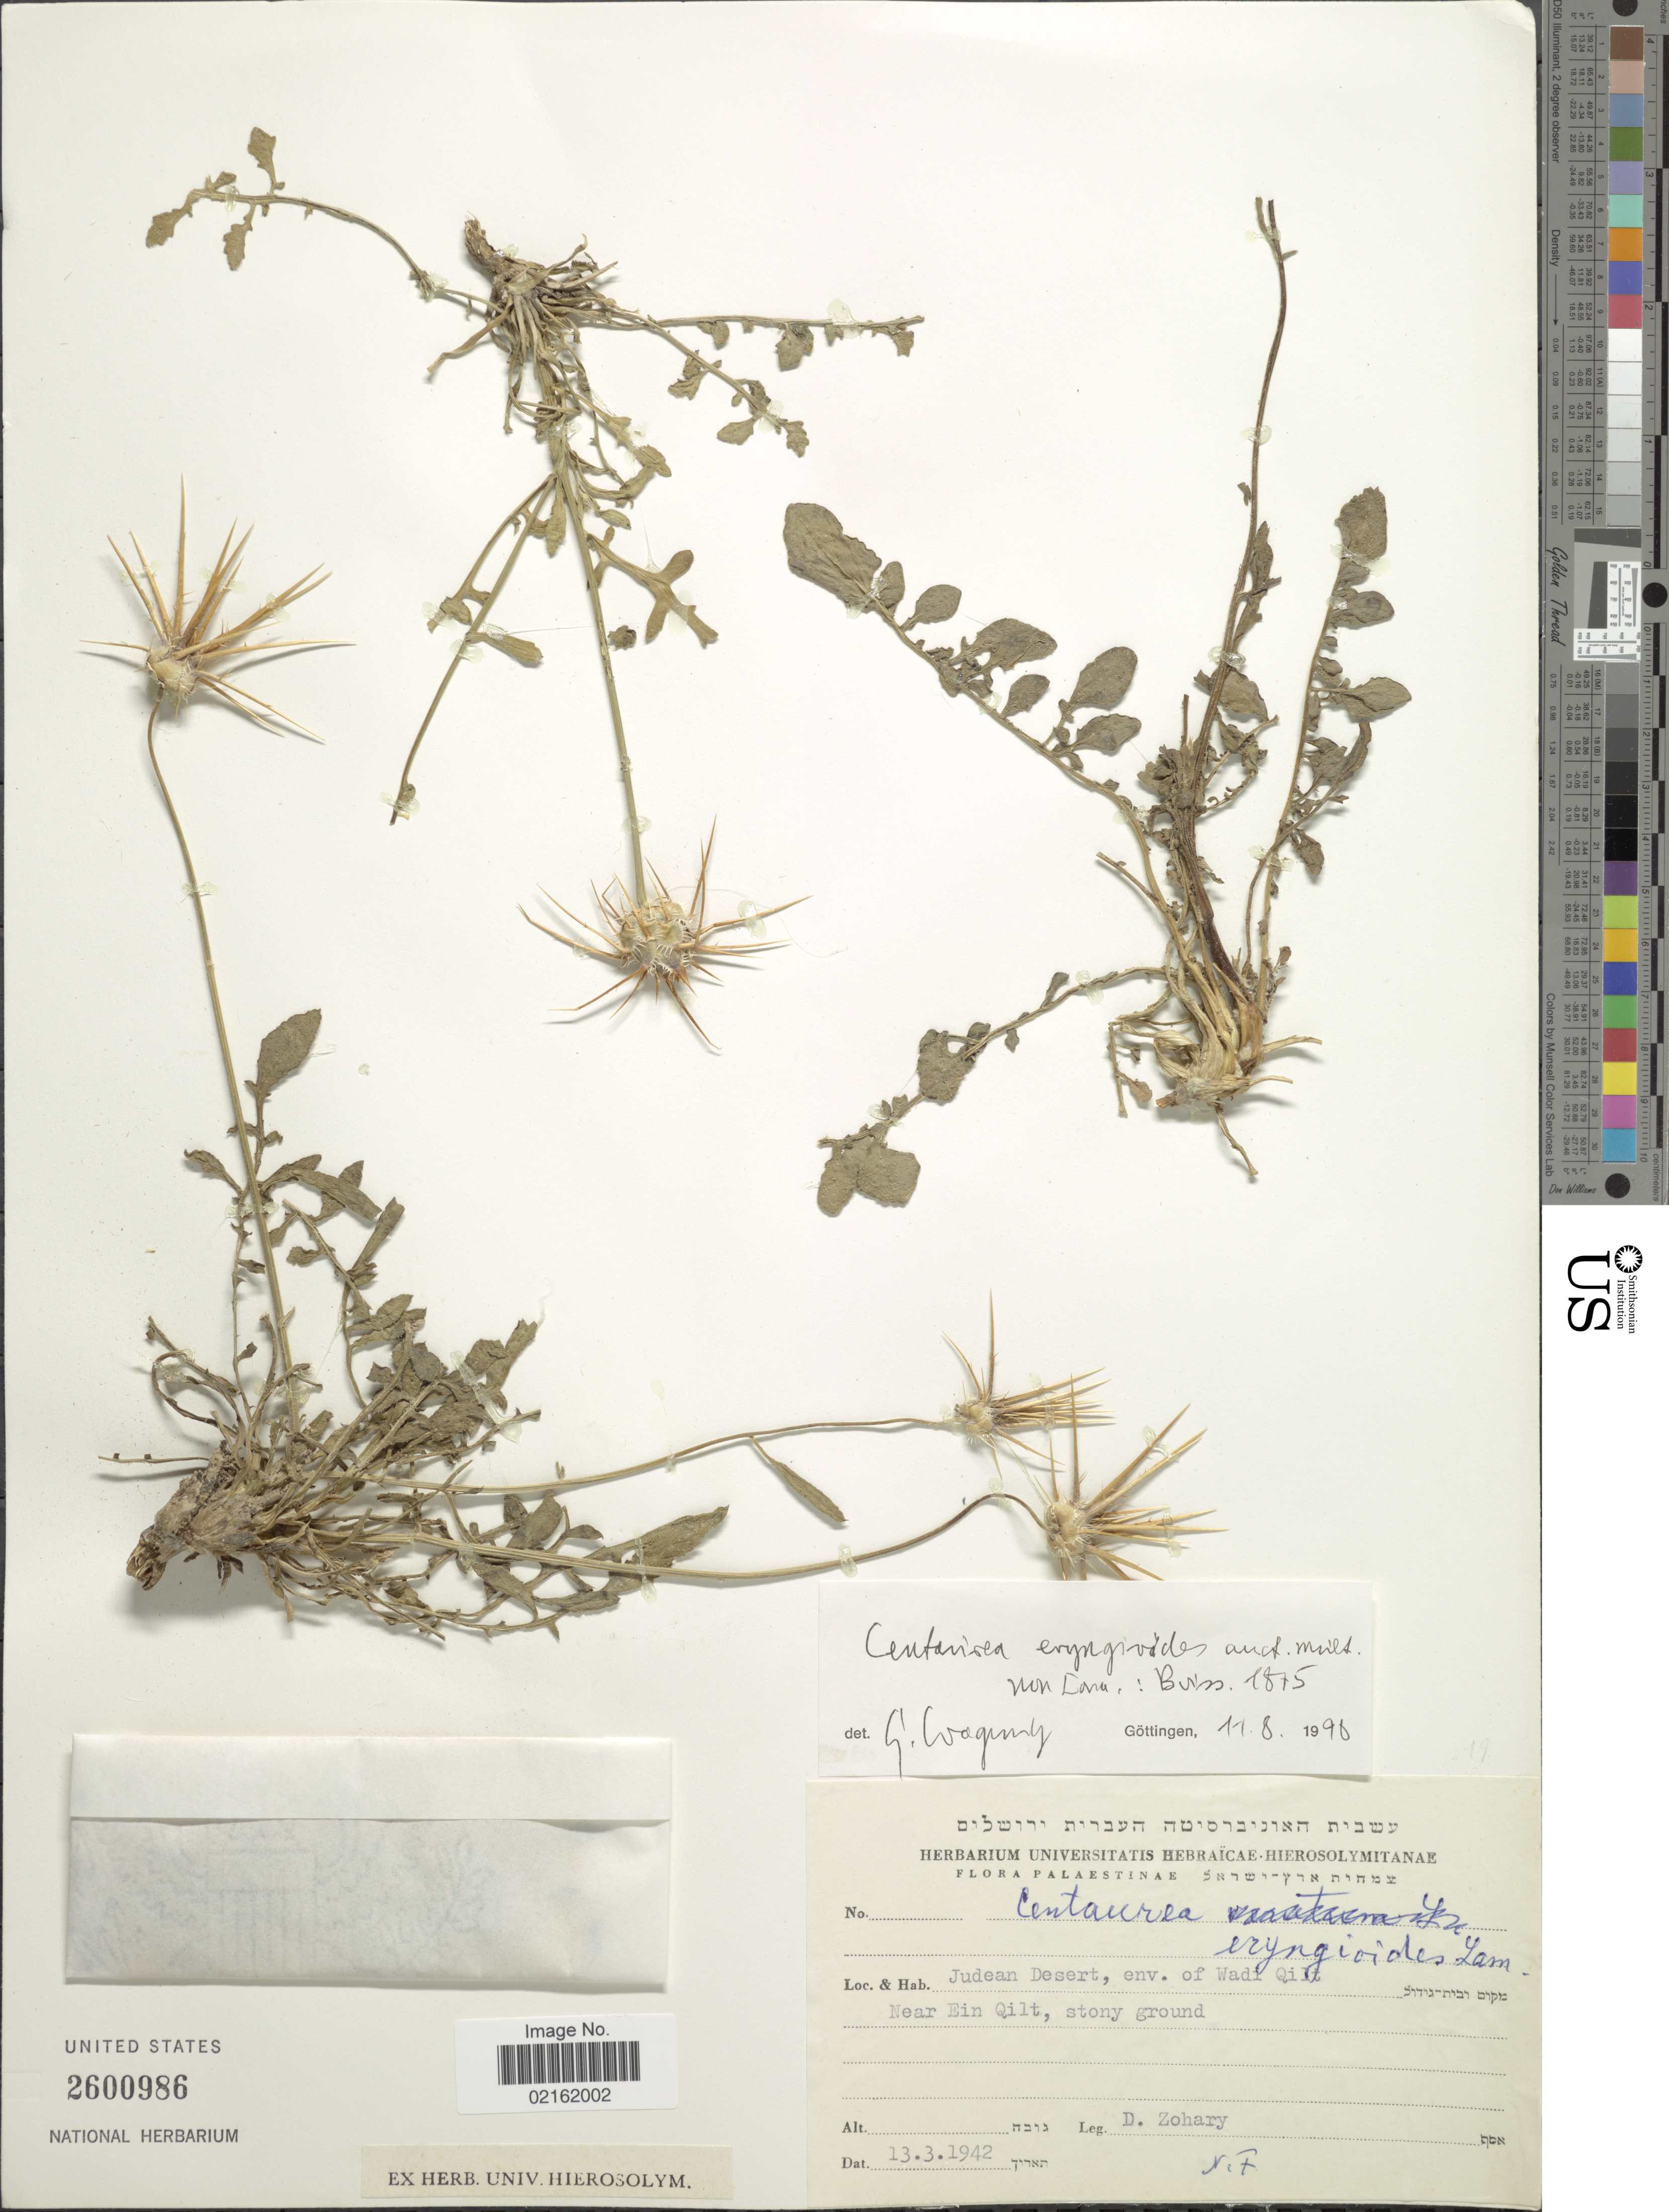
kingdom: Plantae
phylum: Tracheophyta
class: Magnoliopsida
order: Asterales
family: Asteraceae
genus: Centaurea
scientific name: Centaurea eryngioides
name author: Lam.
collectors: D. Zohary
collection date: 1942-03-13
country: Israel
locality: Palaestinae, Judean Desert, env. of Wadi Qilt Near Ein Qilt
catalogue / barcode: US 2600986